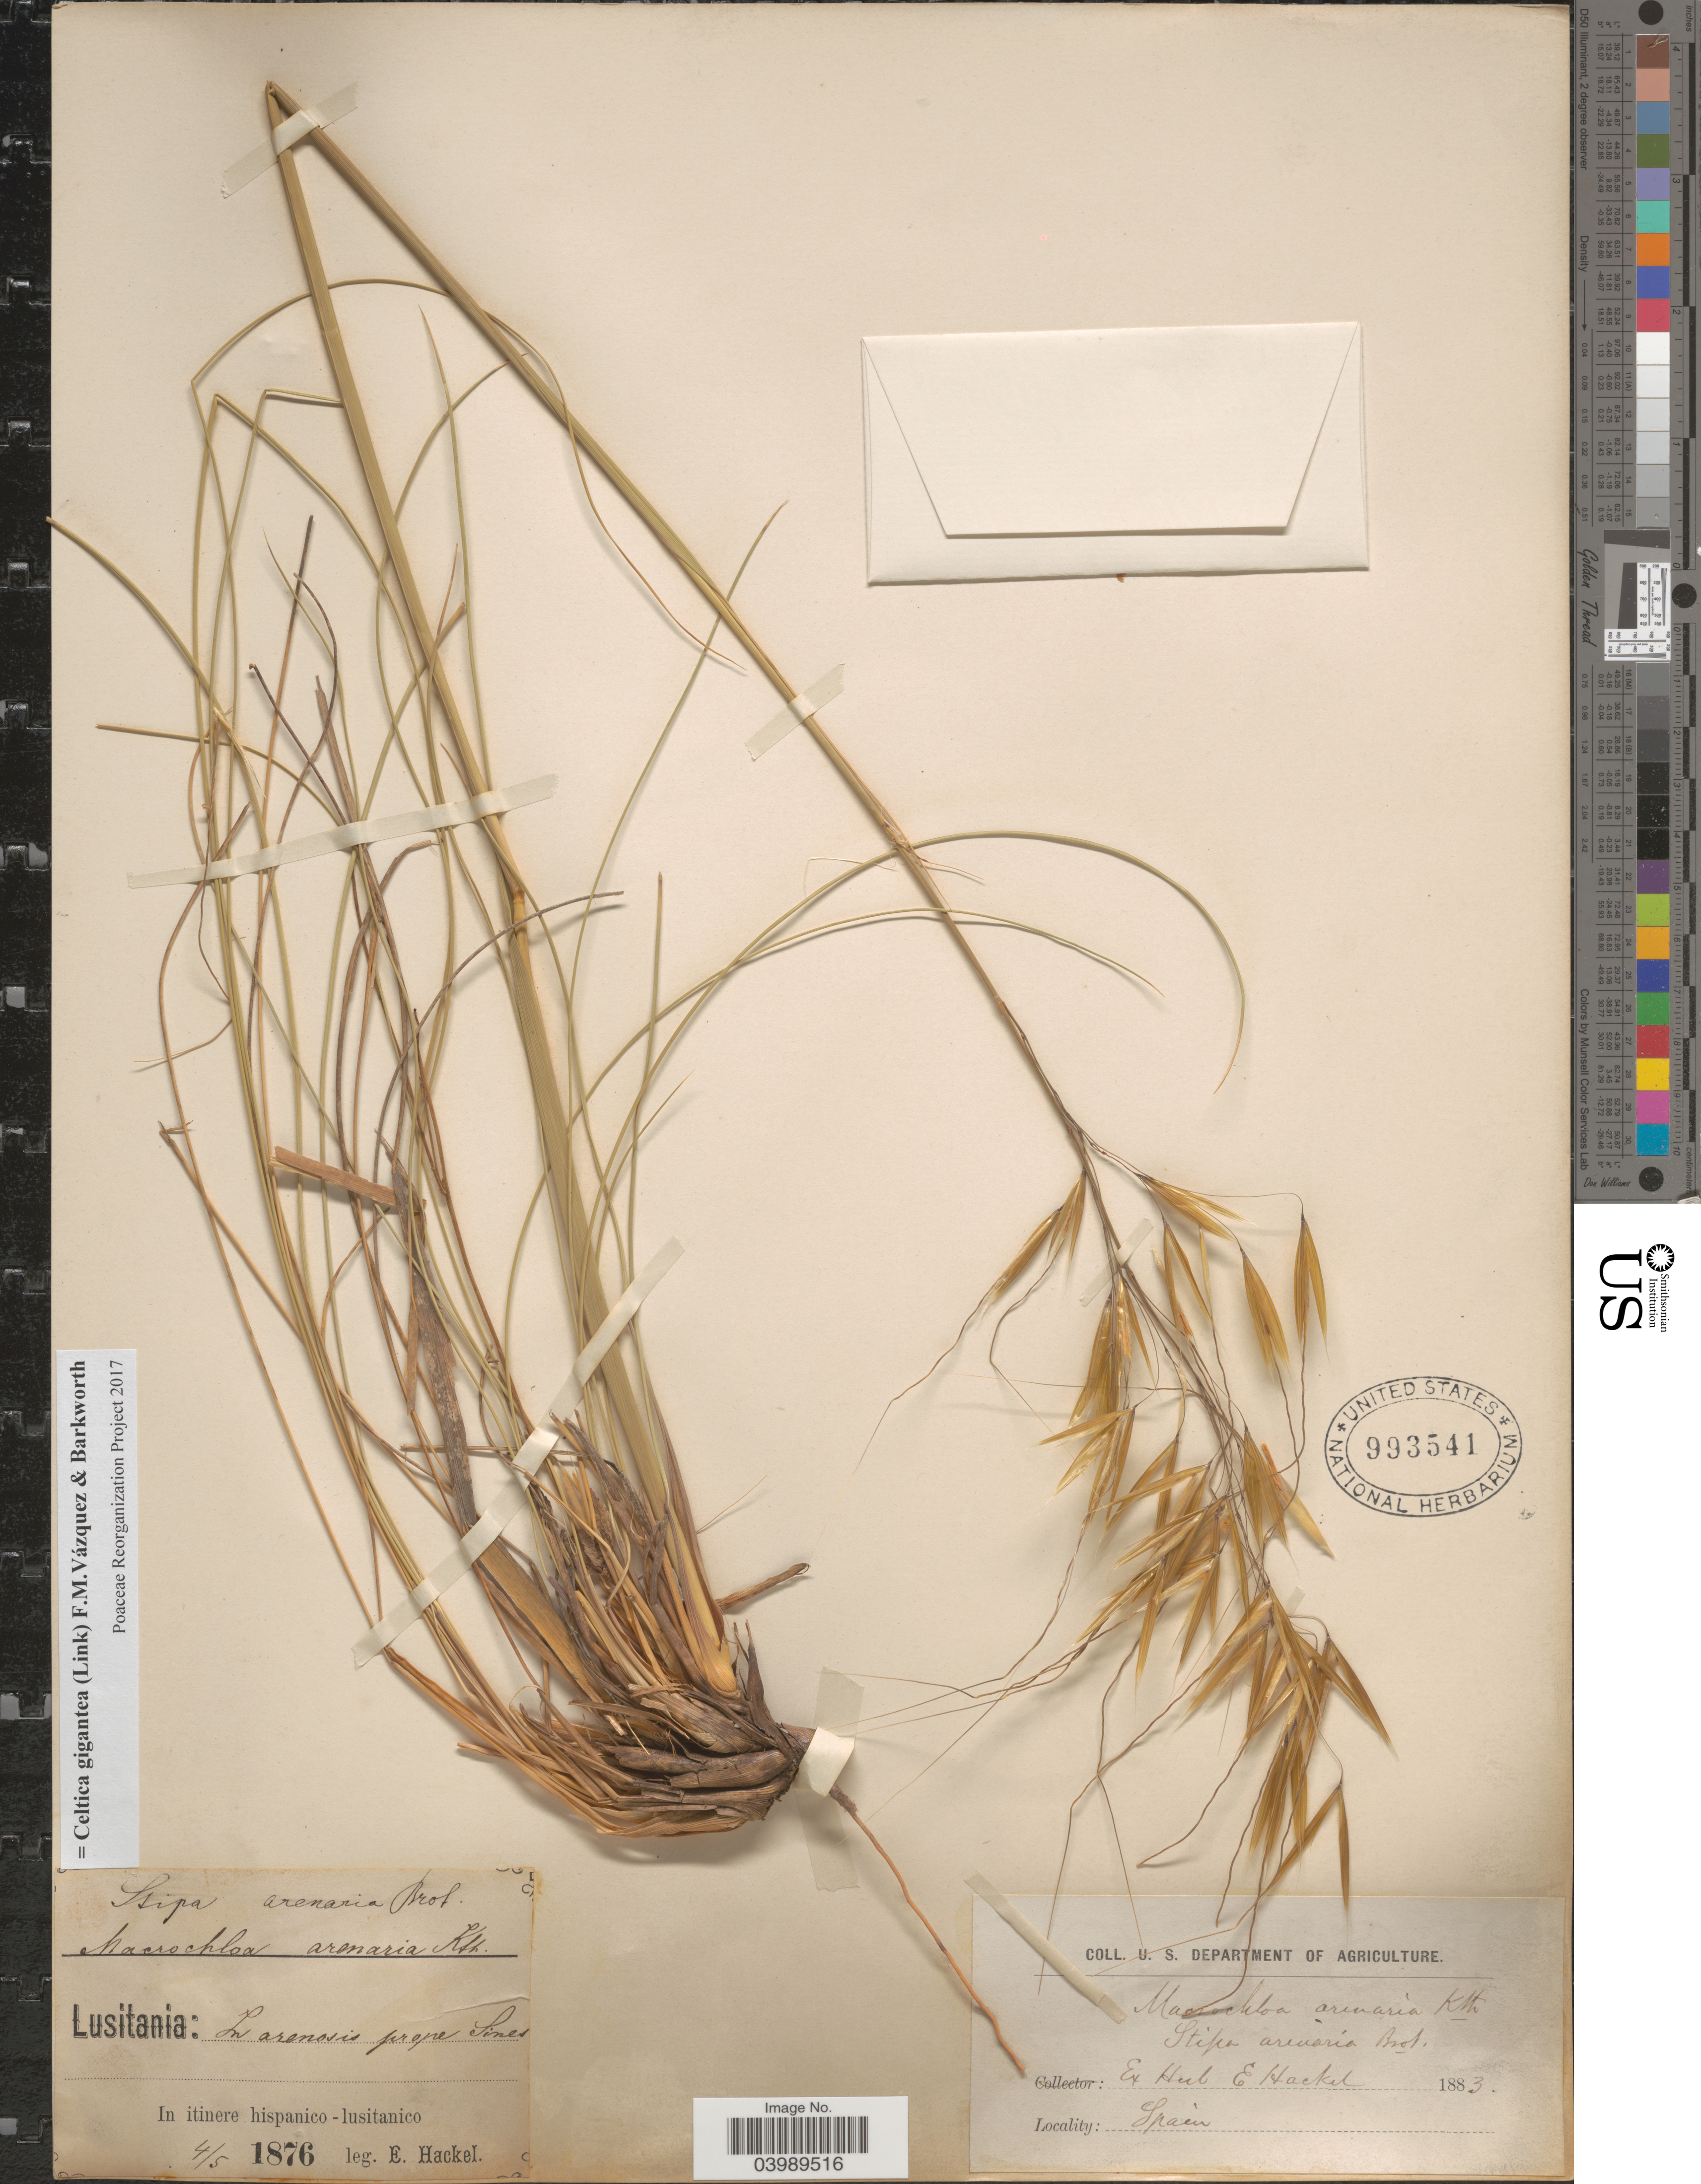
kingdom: Plantae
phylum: Tracheophyta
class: Liliopsida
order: Poales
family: Poaceae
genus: Celtica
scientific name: Celtica gigantea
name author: (Link) F.M. Vázquez & Barkworth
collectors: E. Hackel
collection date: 1883-05-04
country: Portugal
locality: Lusitania: In arenosis prope Sines. In itinere hispanico - lusitanico.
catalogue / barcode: US 993541